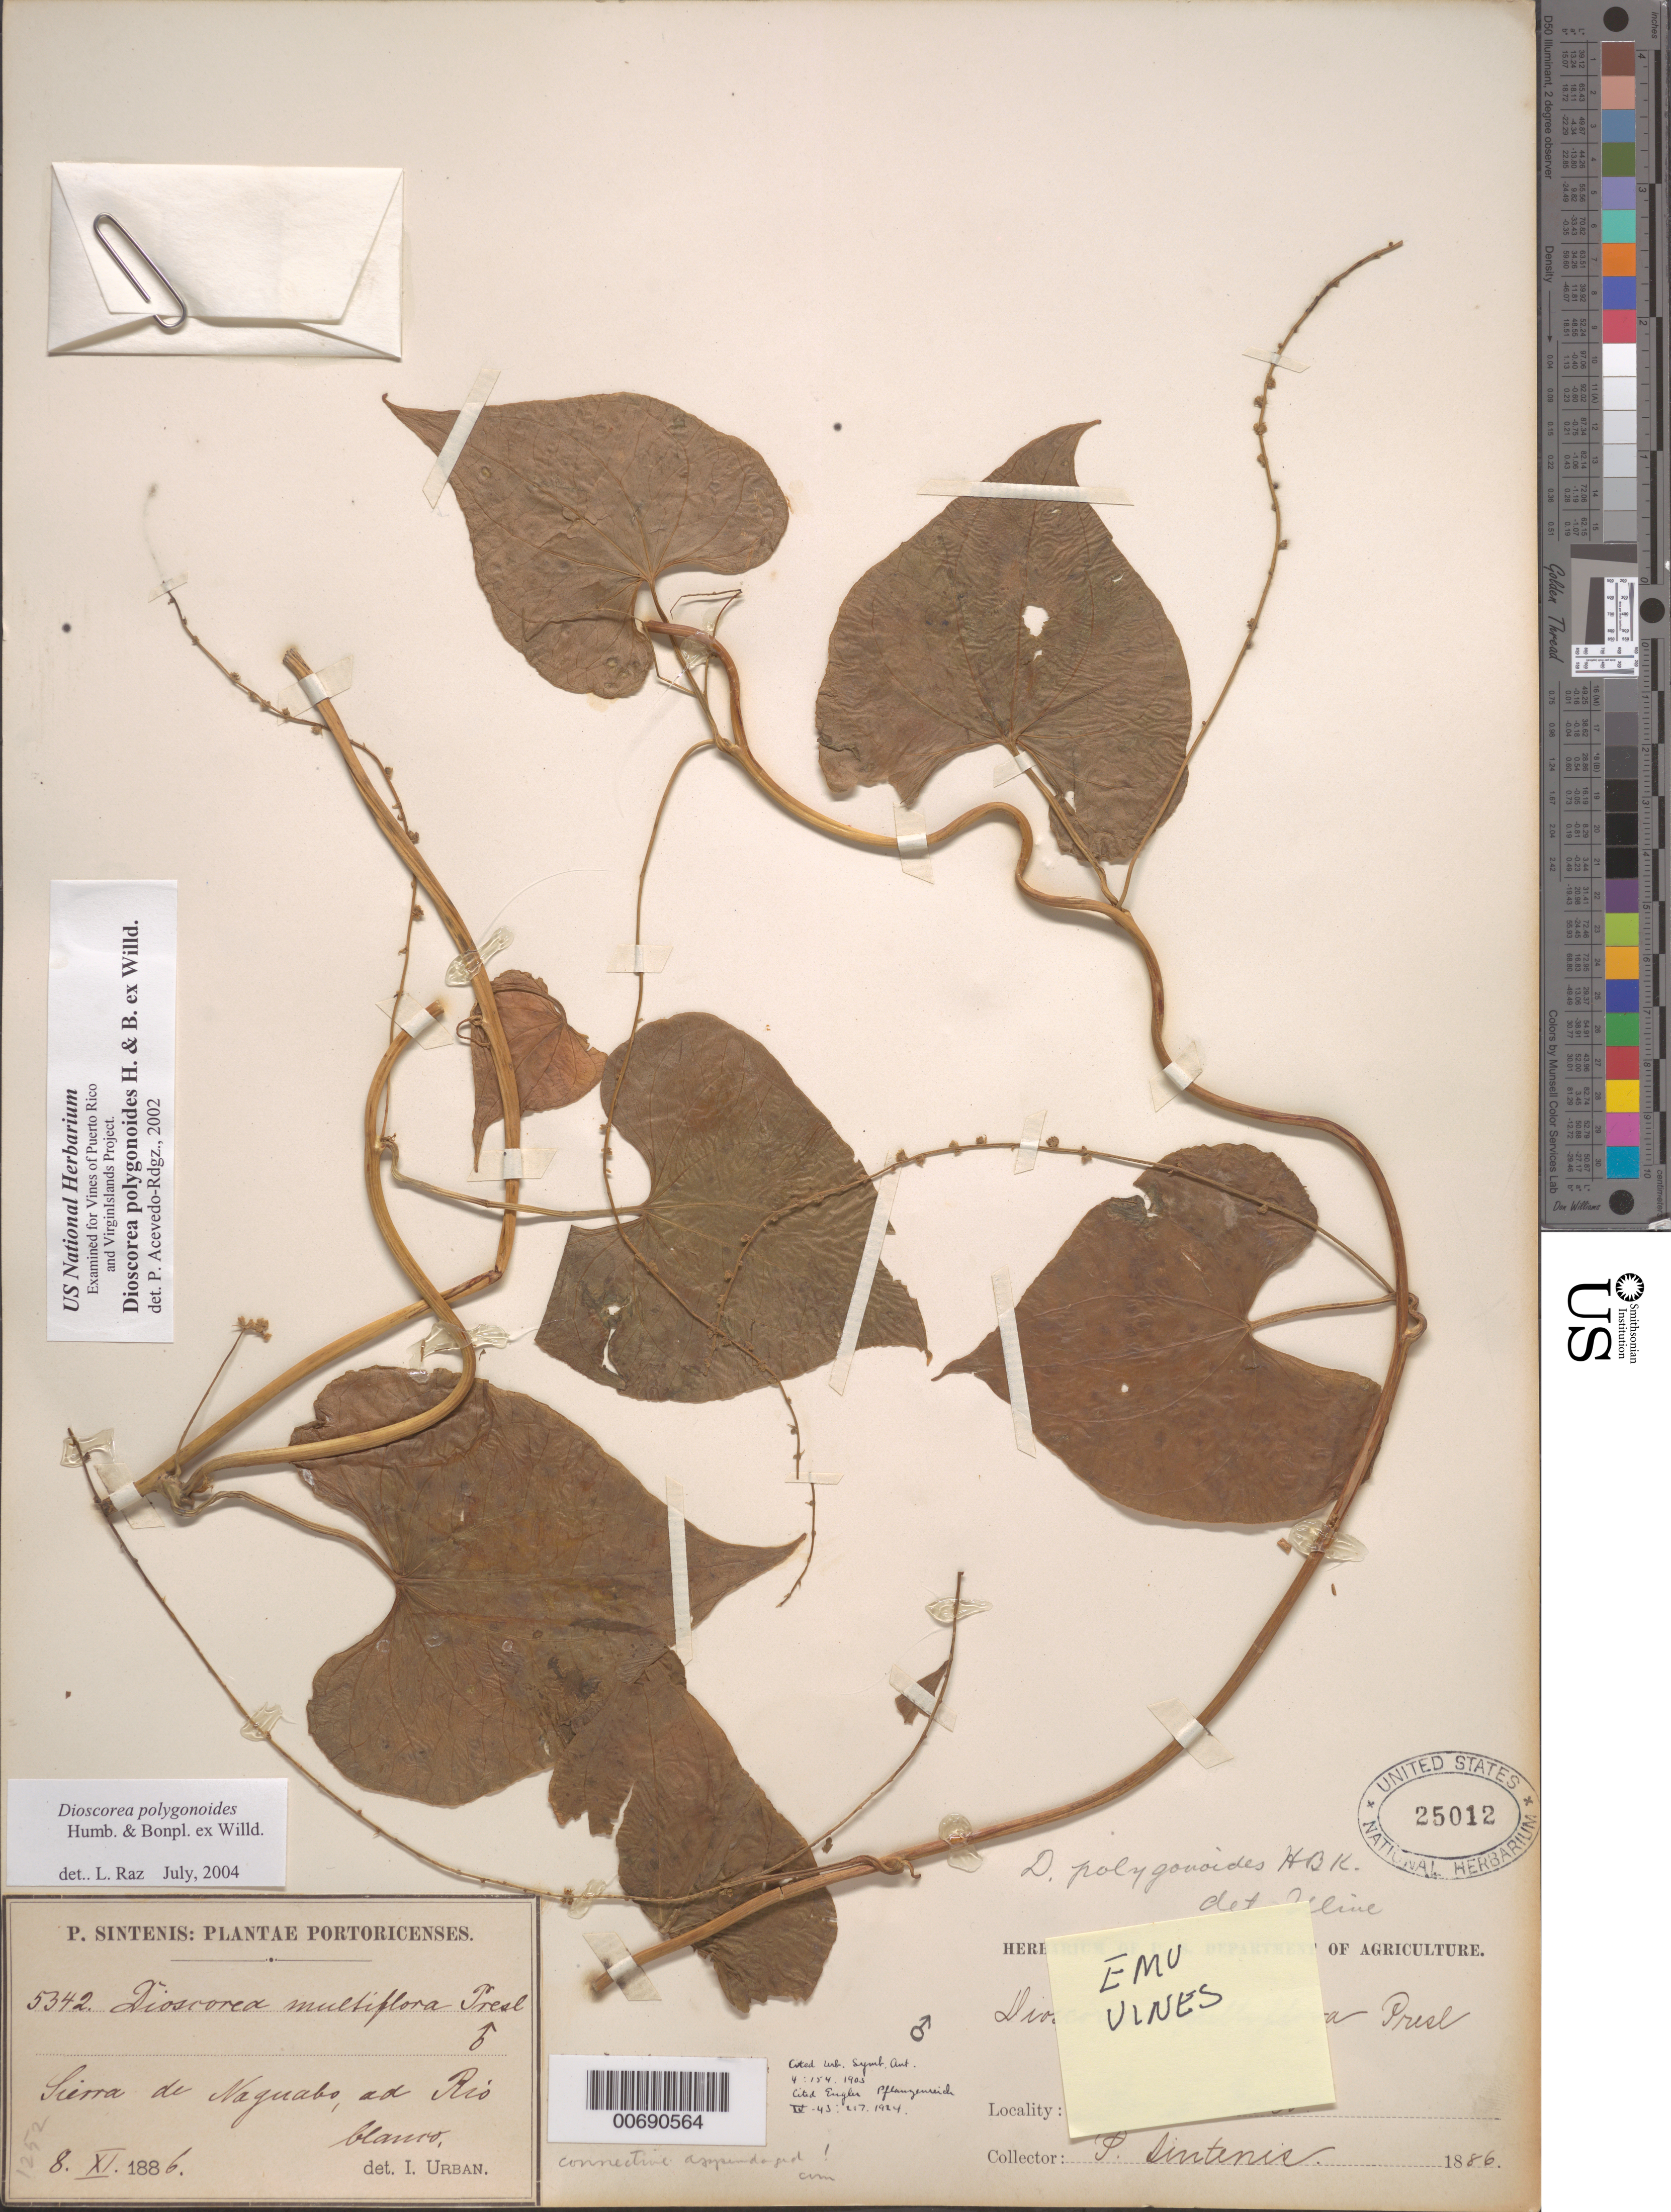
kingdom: Plantae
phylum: Tracheophyta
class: Liliopsida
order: Dioscoreales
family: Dioscoreaceae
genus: Dioscorea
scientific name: Dioscorea polygonoides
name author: Humb. & Bonpl. ex Willd.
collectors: P. Sintenis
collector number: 5342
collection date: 1886-11-08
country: Puerto Rico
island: Greater Antilles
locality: Sierra de Naguabo ad Rio Blanco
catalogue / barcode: US 25012